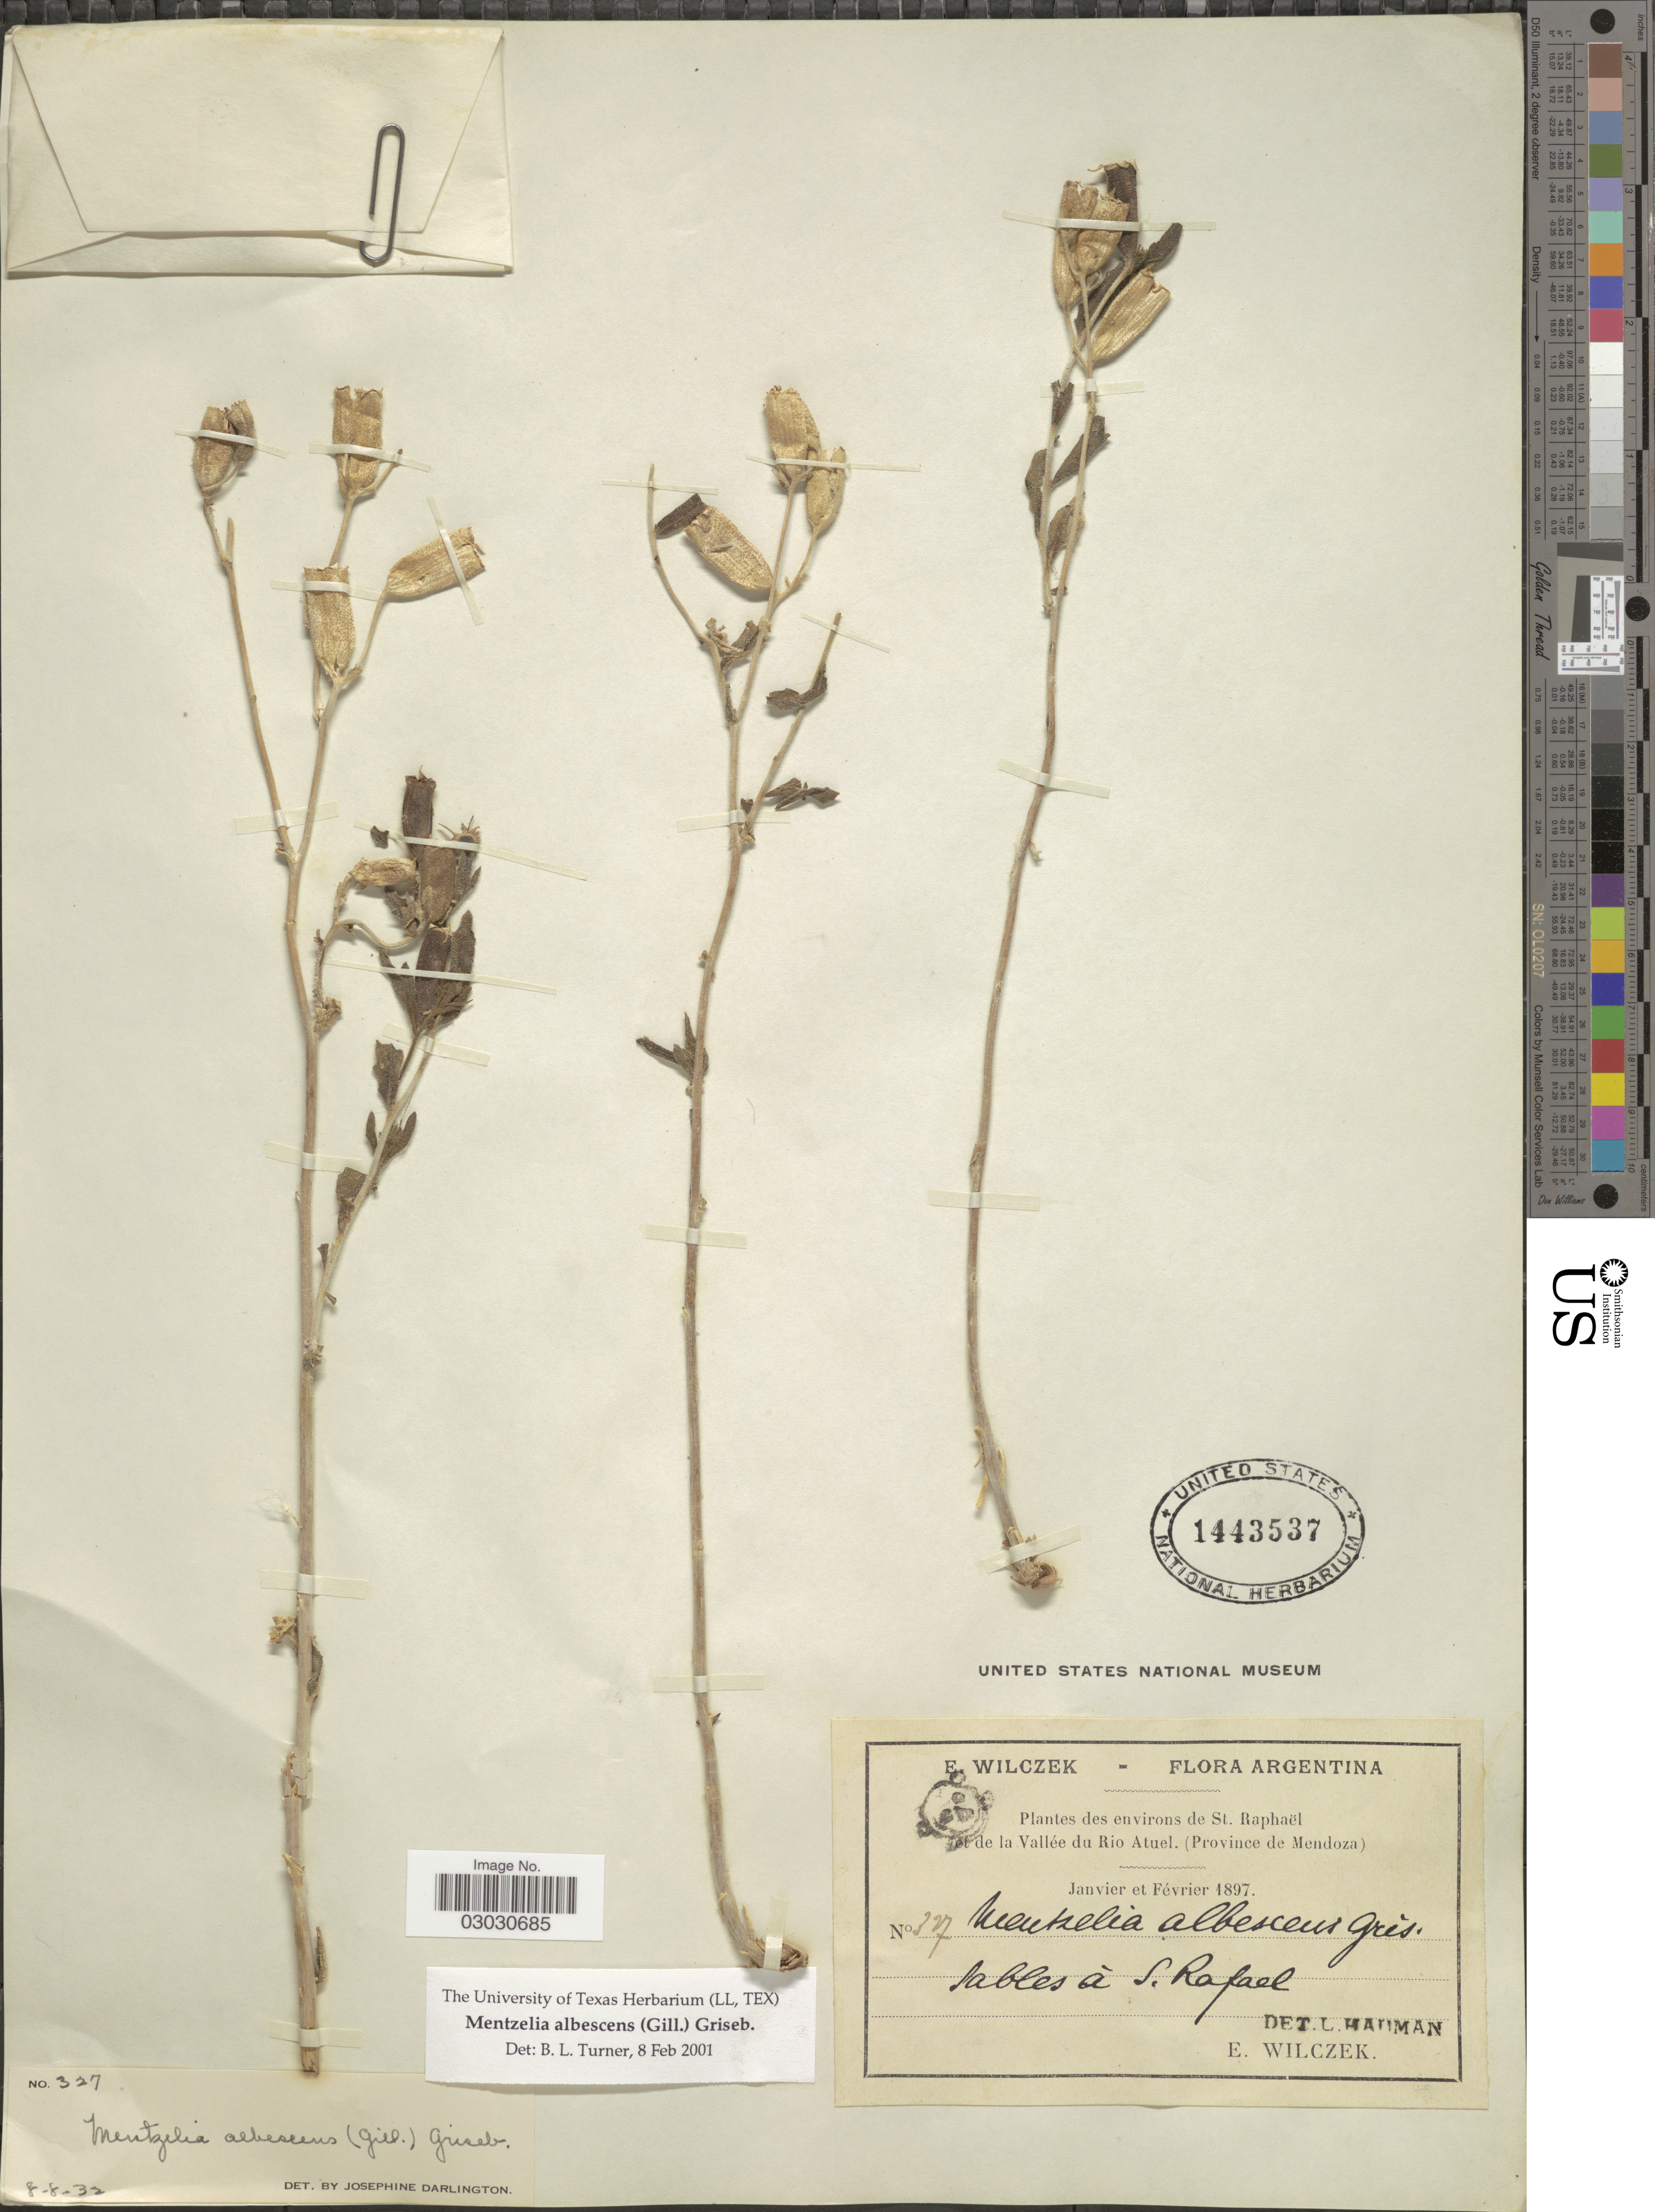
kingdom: Plantae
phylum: Tracheophyta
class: Magnoliopsida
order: Cornales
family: Loasaceae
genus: Mentzelia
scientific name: Mentzelia albescens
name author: (Gillies ex Arn.) Griseb.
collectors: E. Wilczek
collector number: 327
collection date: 1897-01/1897-02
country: Argentina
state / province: Mendoza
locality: Environs de St. Raphaël et de la Vallée du Rio Atuel. (Province de Mendoza). Sables á S. Rafael.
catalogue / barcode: US 1443537